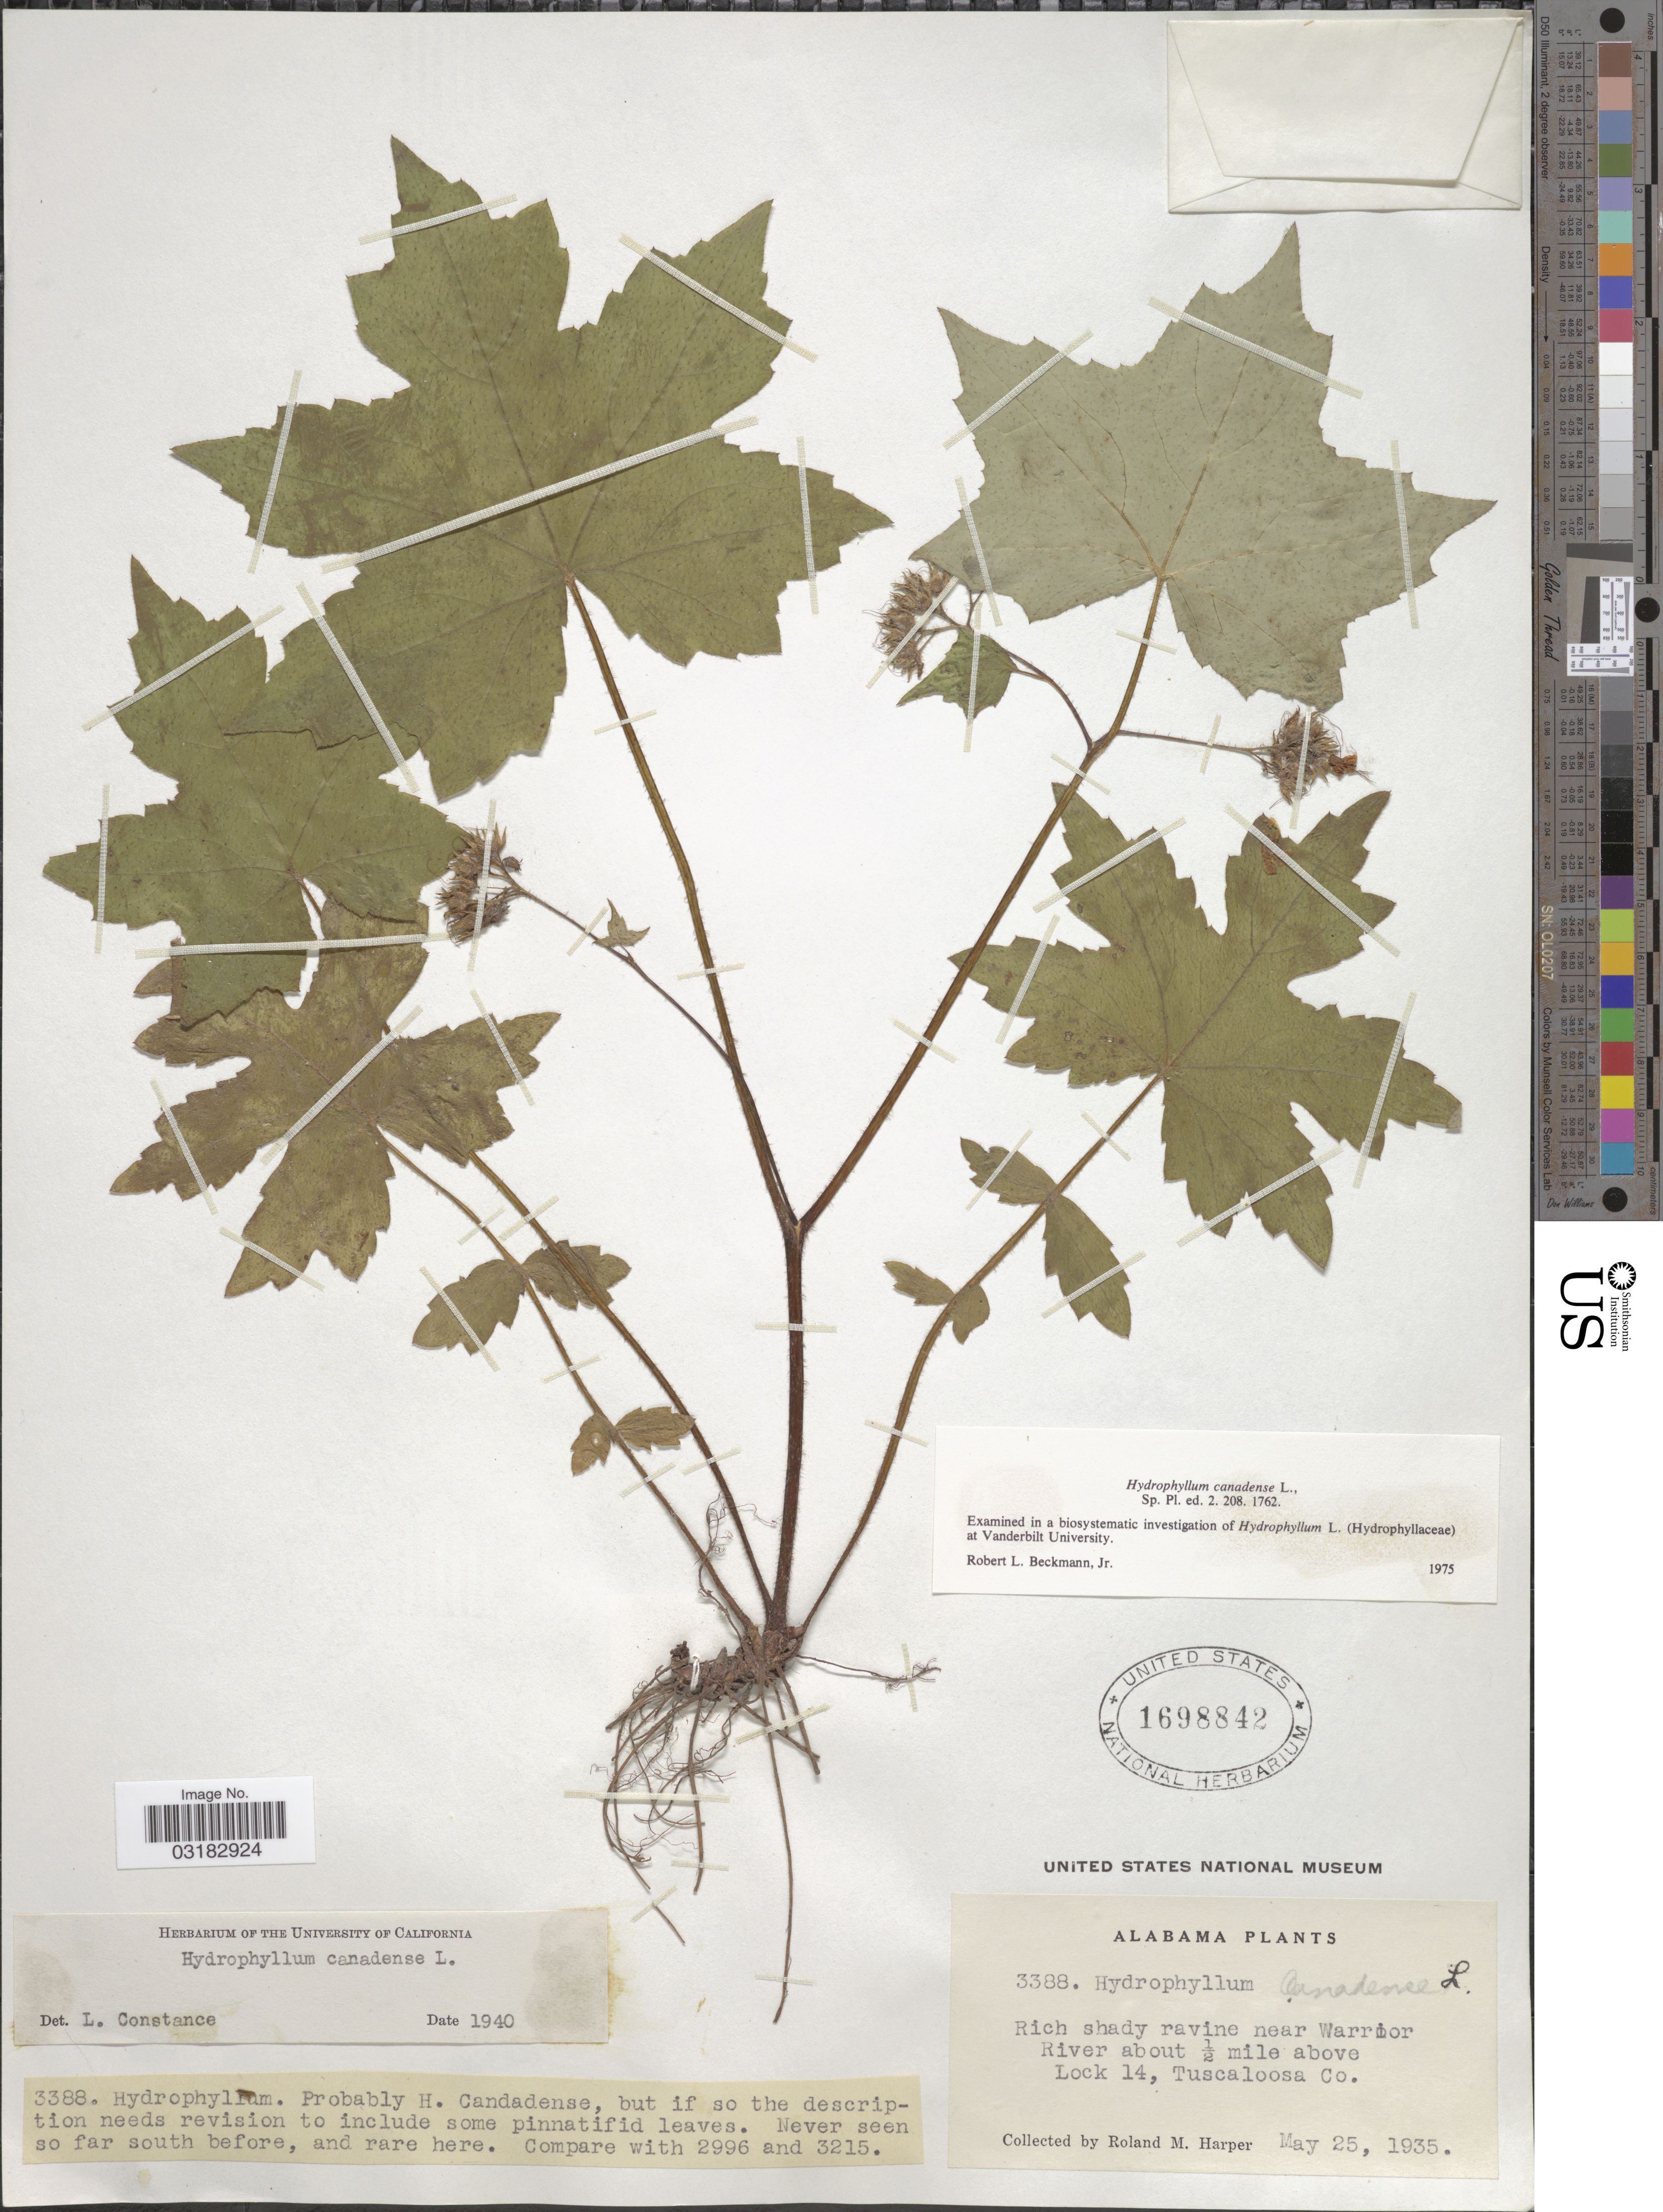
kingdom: Plantae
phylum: Tracheophyta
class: Magnoliopsida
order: Boraginales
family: Hydrophyllaceae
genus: Hydrophyllum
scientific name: Hydrophyllum canadense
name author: L.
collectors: R. Harper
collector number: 3388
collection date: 1935-05-25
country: United States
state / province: Alabama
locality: Near Warrior River about ½ mile above Lock 14. Tuscaloosa Co.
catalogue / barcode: US 1698842